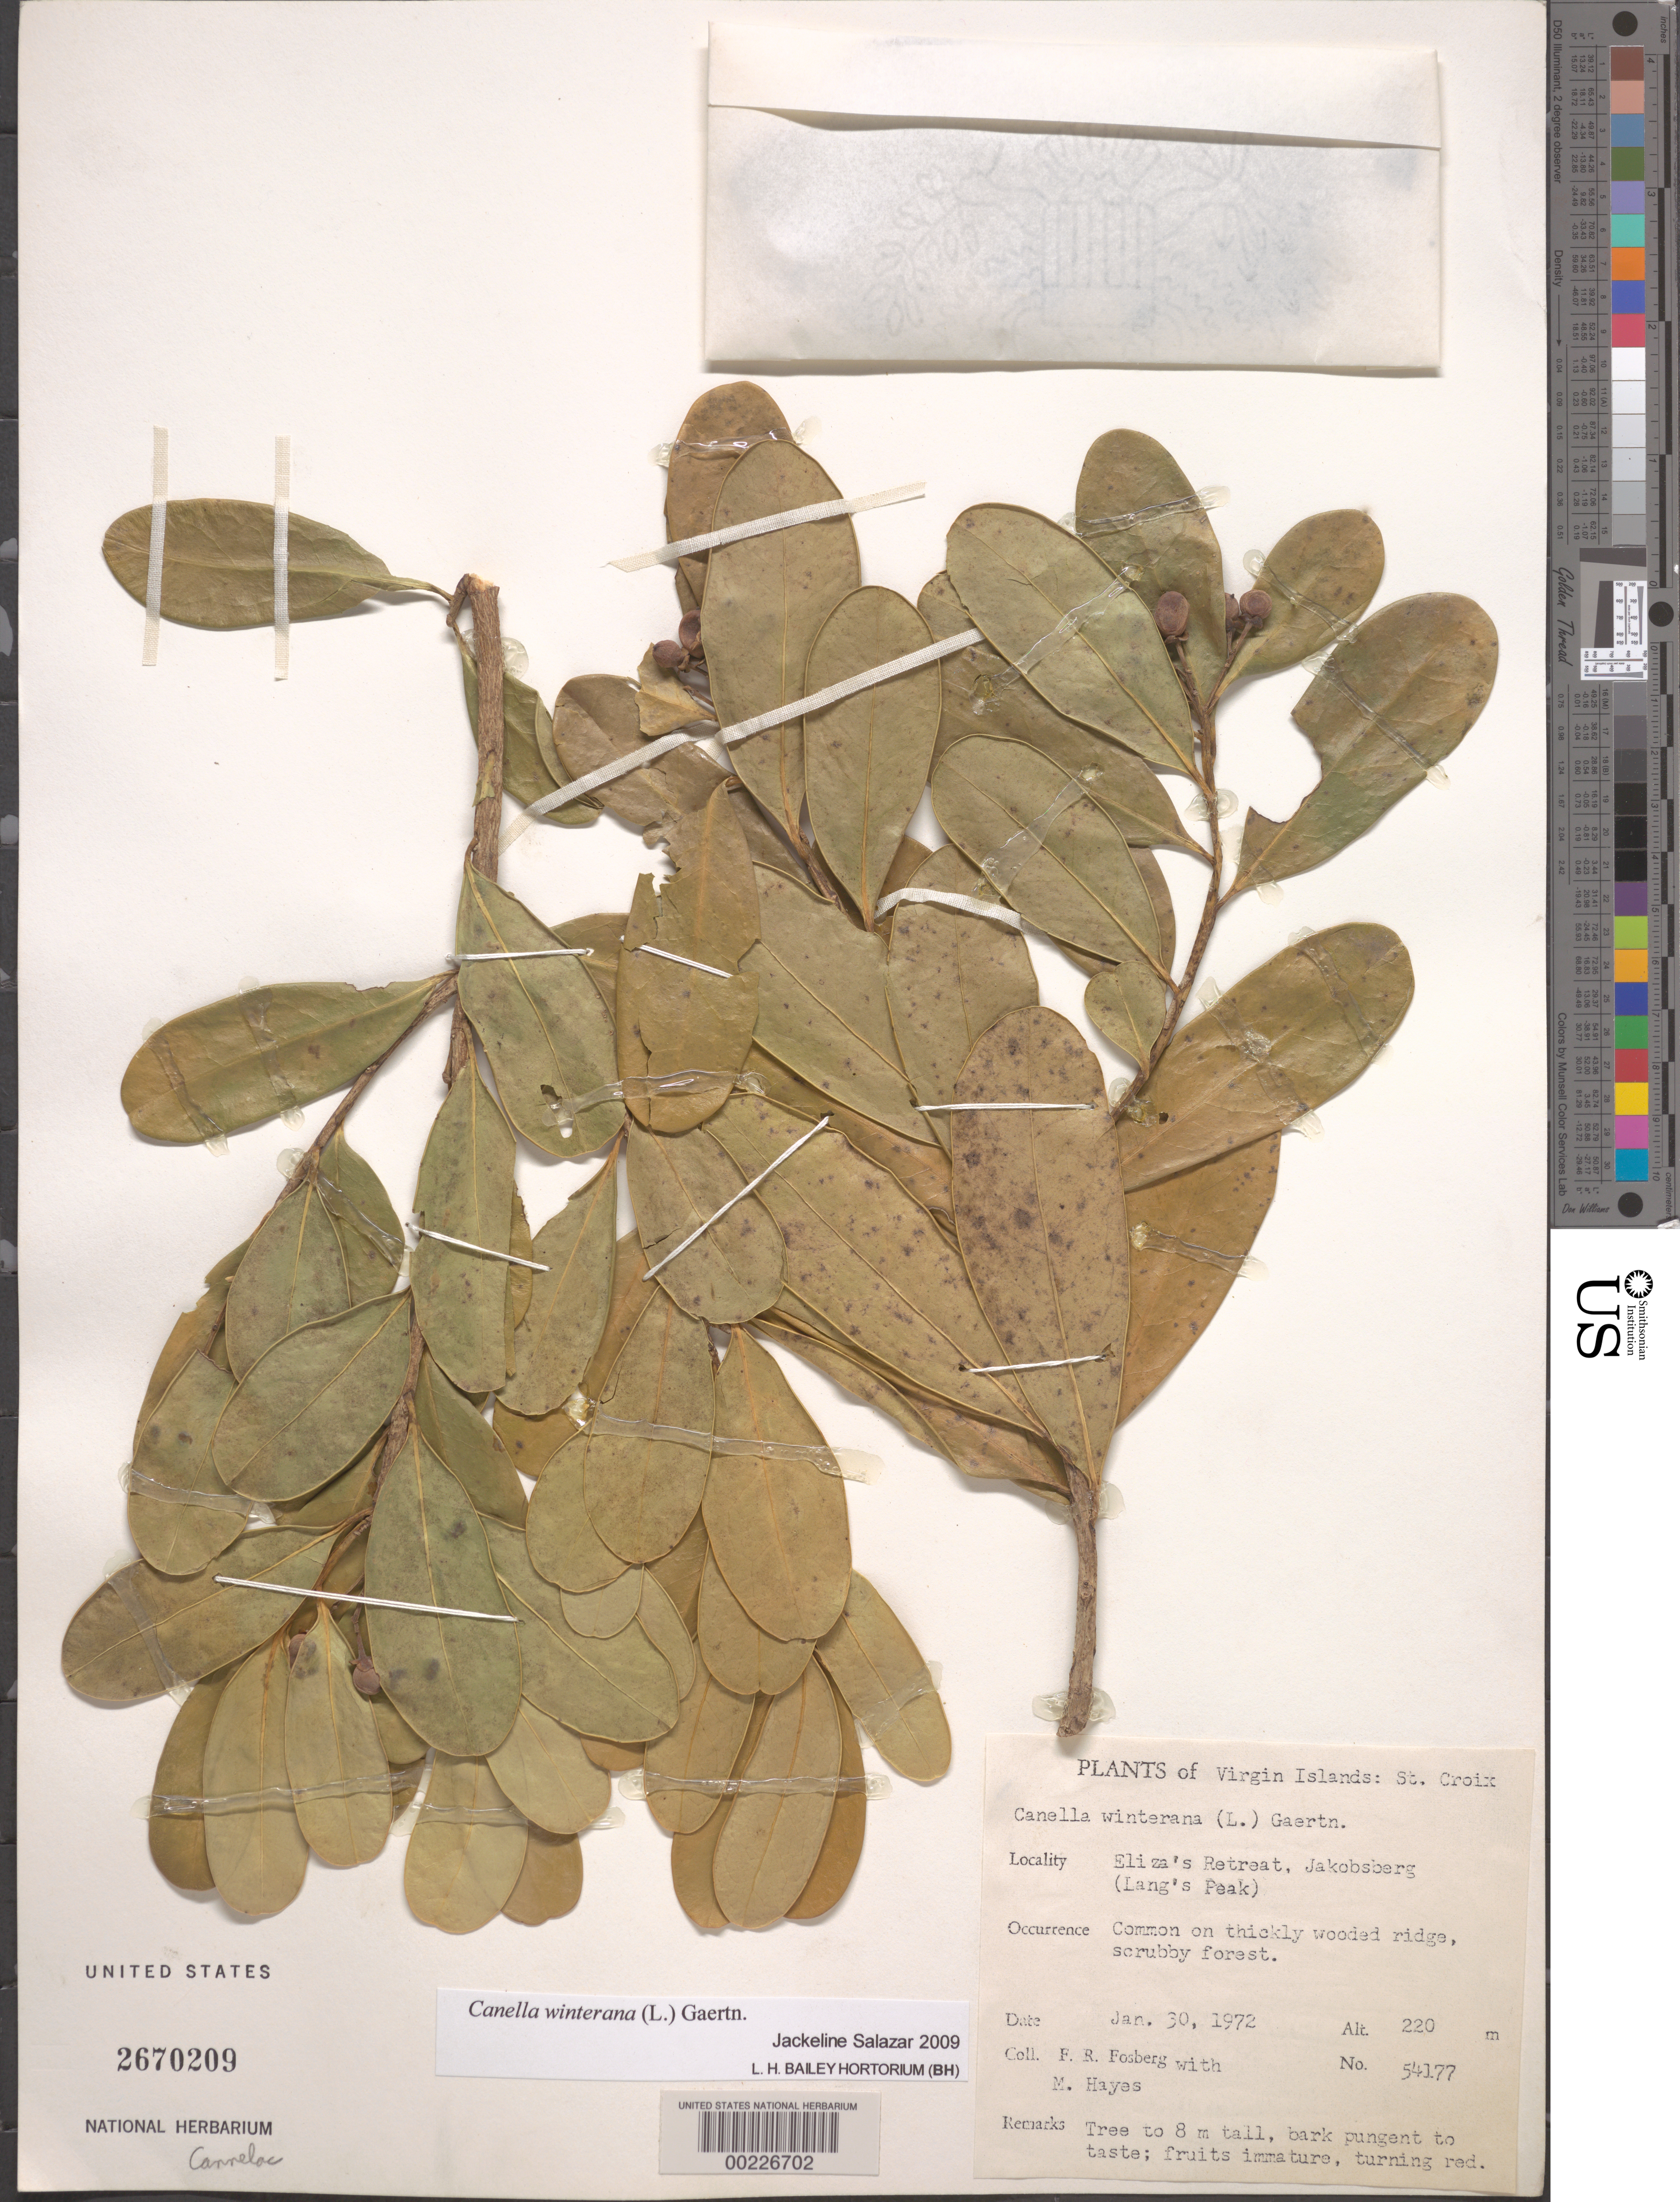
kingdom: Plantae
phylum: Tracheophyta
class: Magnoliopsida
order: Canellales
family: Canellaceae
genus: Canella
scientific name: Canella winterana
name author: (L.) Gaertn.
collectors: F. R. Fosberg & M. Hayes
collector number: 54177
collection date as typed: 30 Jan 1972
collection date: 1972-01-30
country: U.S. Virgin Islands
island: St. Croix Island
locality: Eliza's retreat, jakobsberg (lang's peak)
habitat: Thickly wooded ridge, scrubby forest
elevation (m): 220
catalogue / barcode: US 2670209